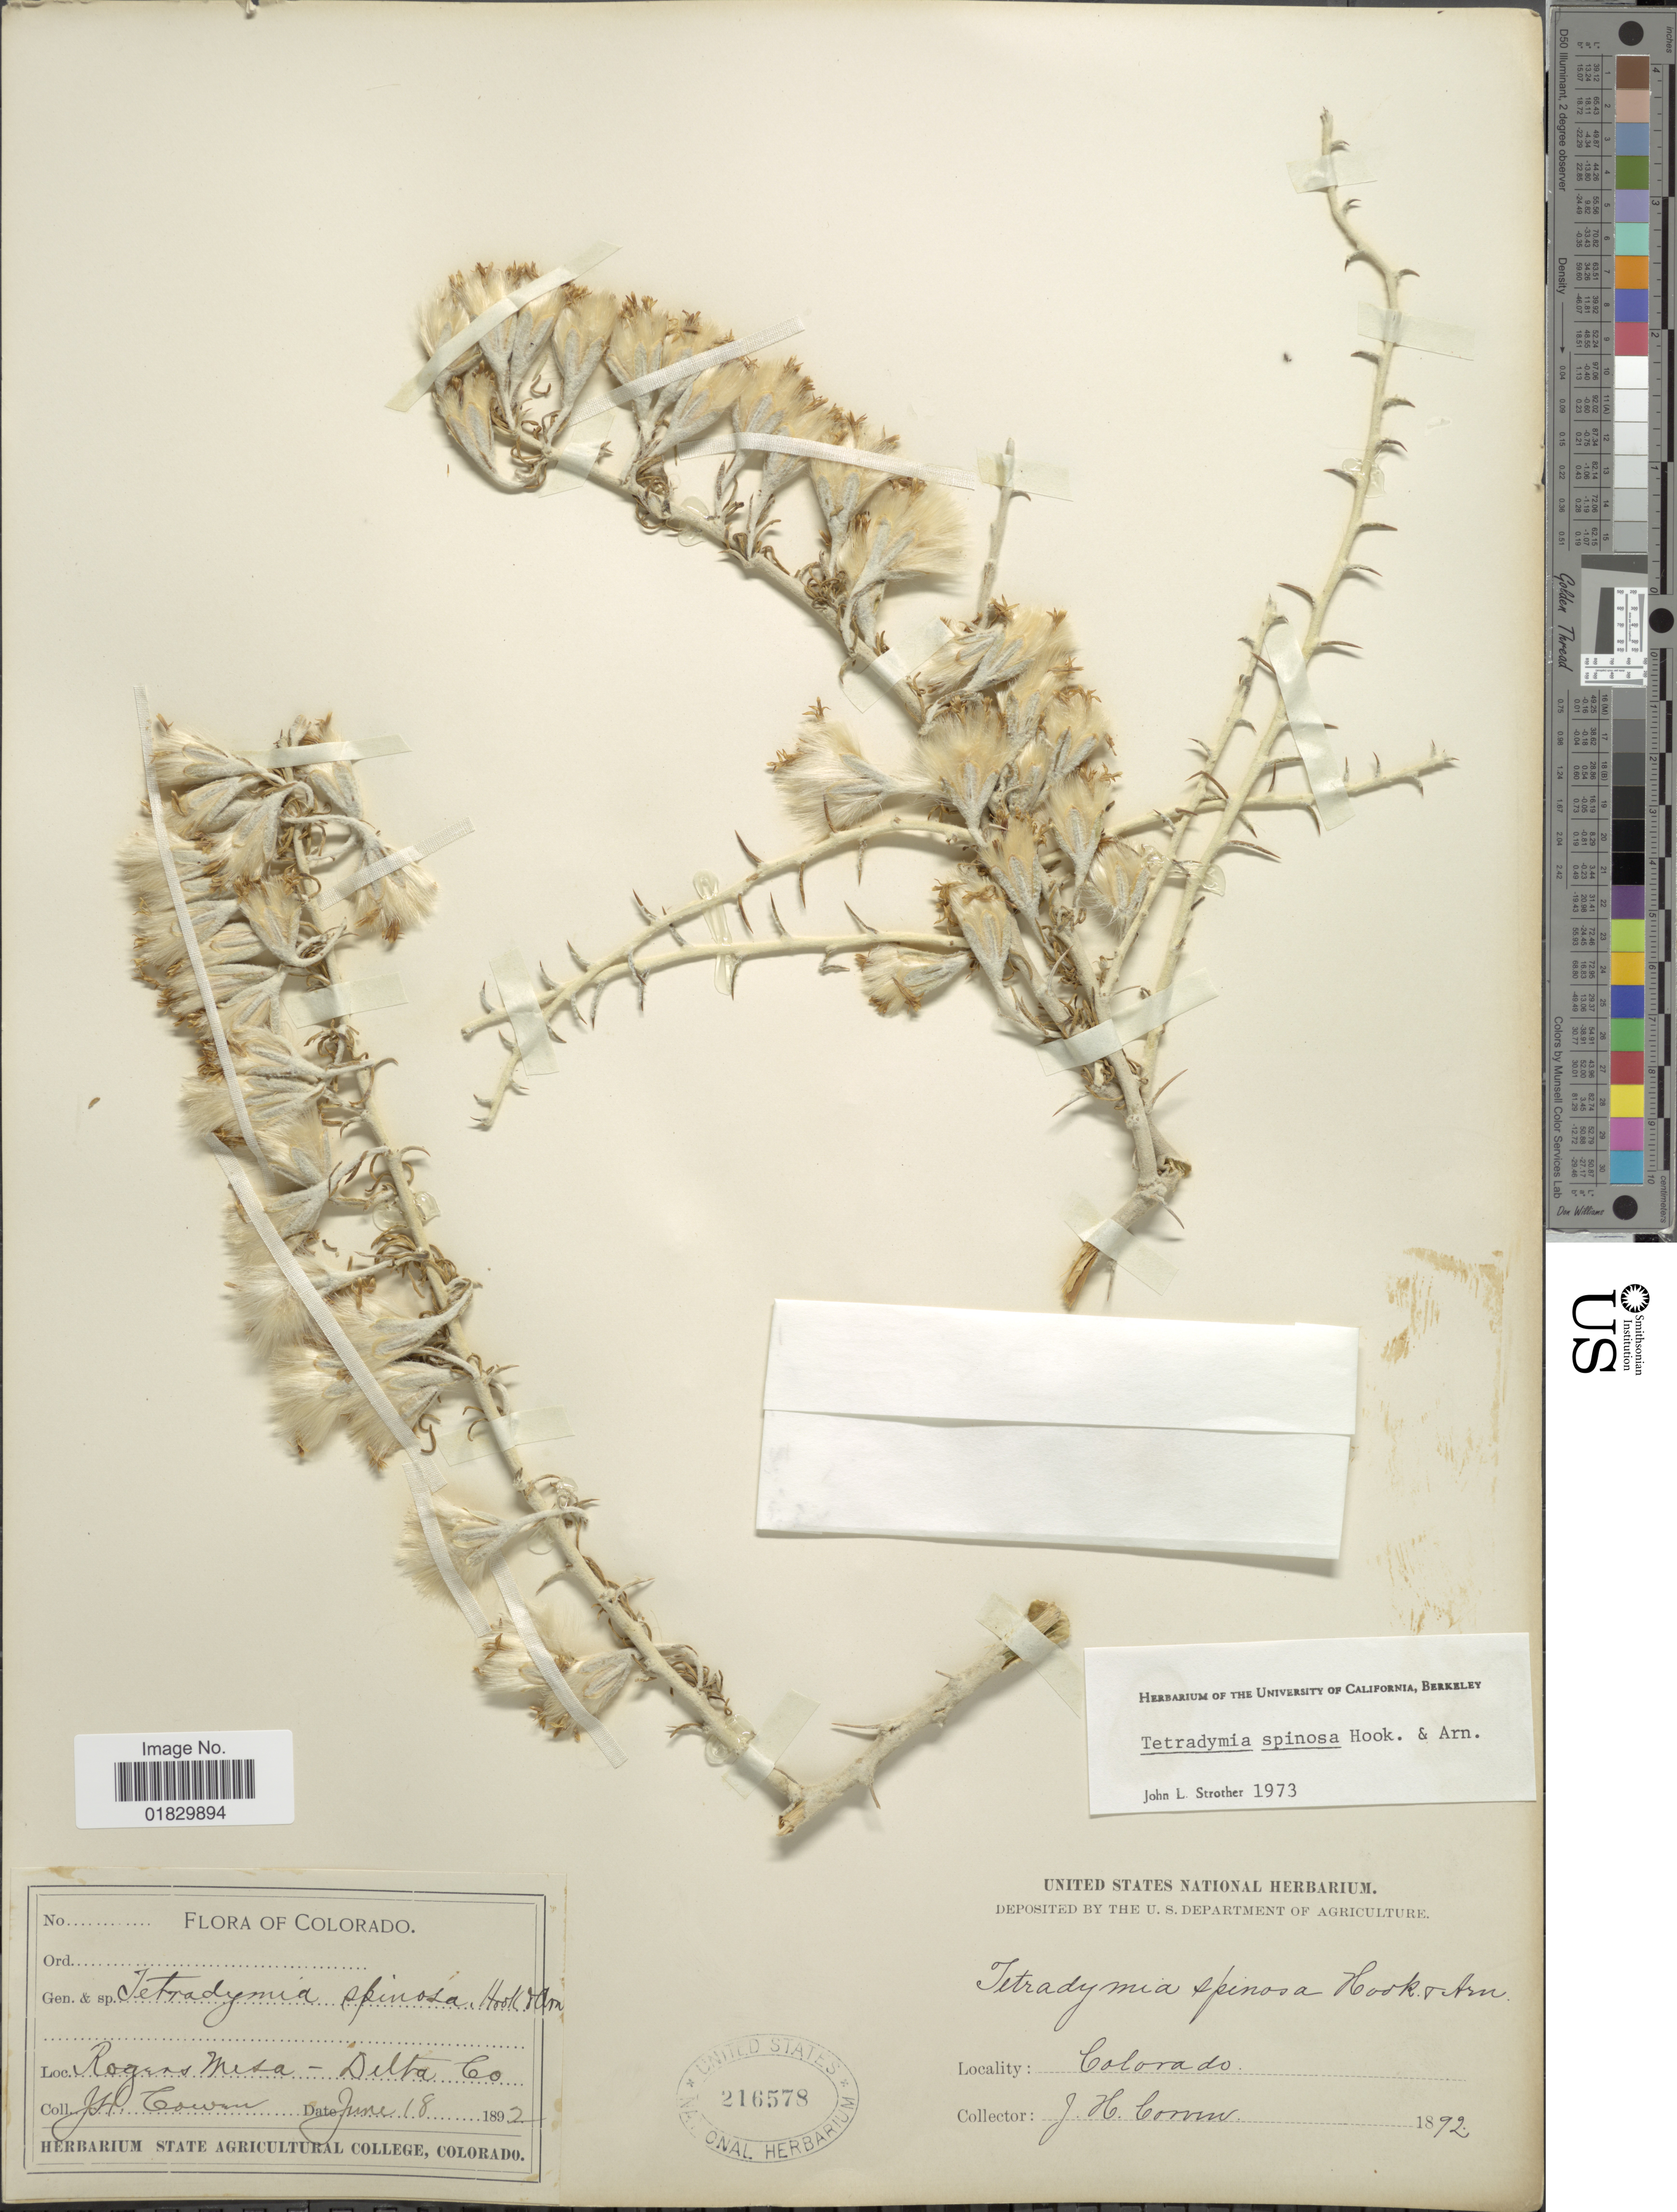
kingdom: Plantae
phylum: Tracheophyta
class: Magnoliopsida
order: Asterales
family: Asteraceae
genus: Tetradymia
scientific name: Tetradymia spinosa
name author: Hook. & Arn.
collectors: J. H. Cowan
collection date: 1892-06-18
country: United States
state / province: Colorado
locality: Rogers Mesa, Delta Co.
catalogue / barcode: US 216578